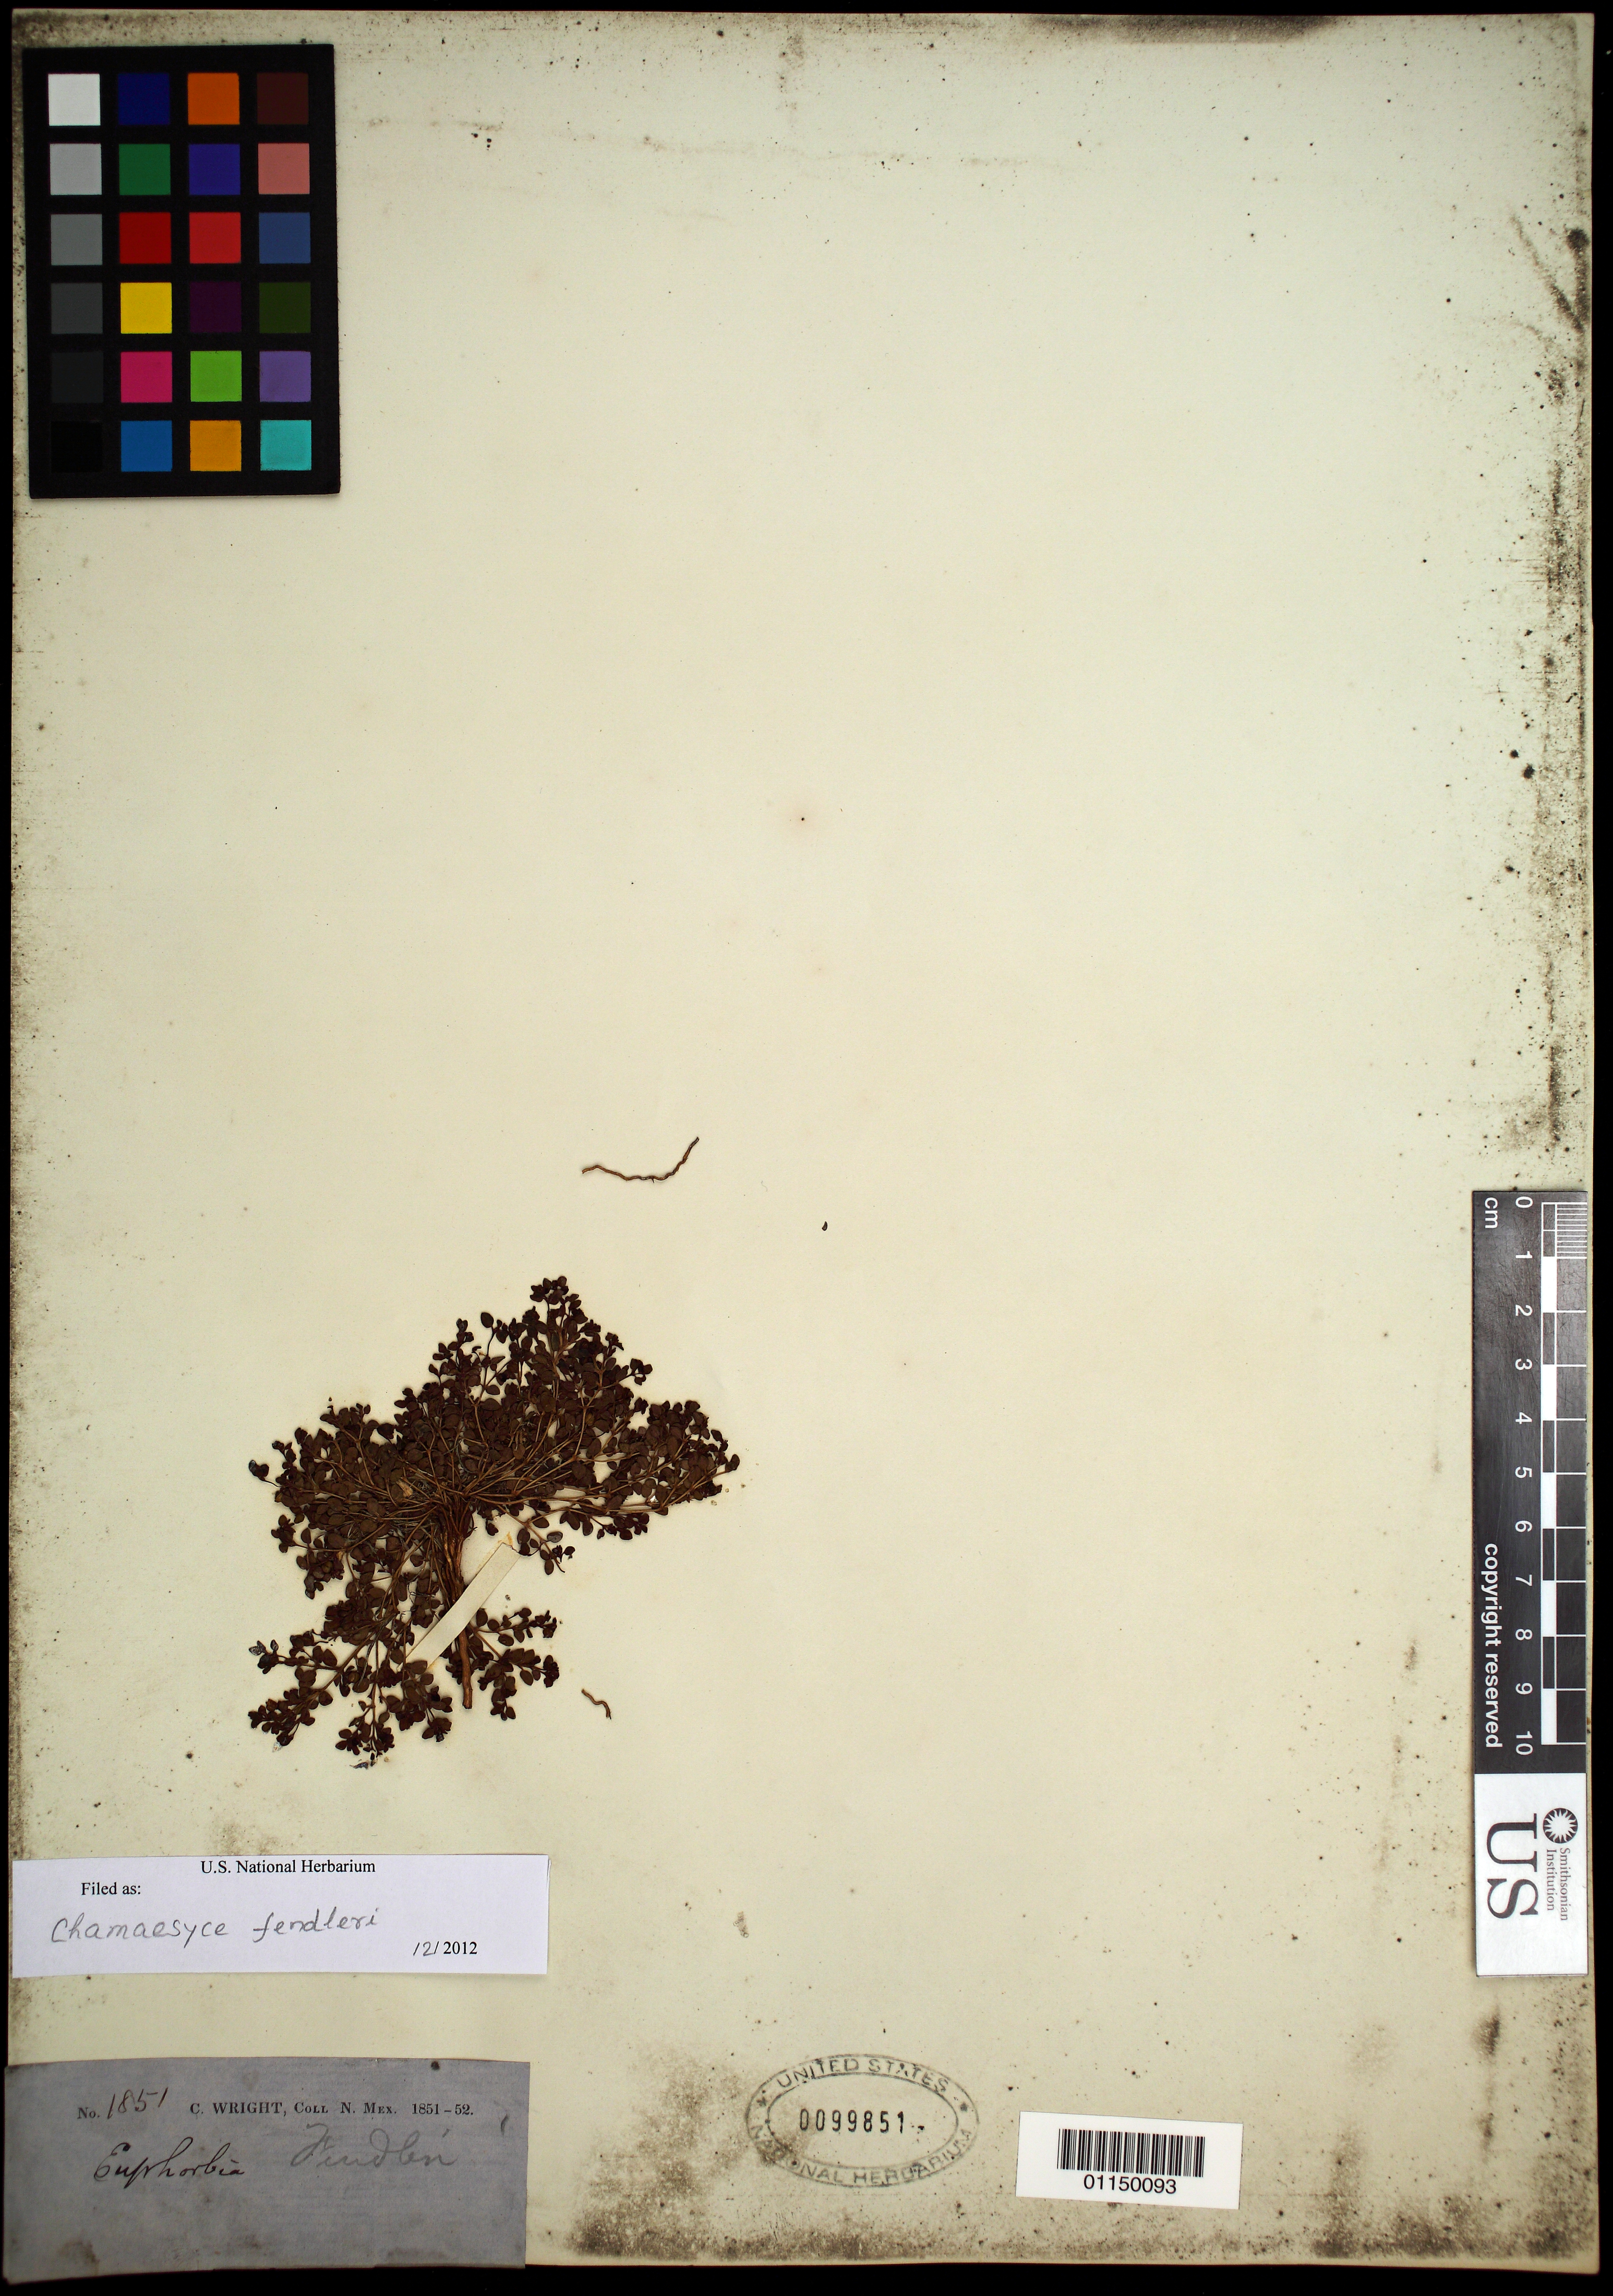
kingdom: Plantae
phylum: Tracheophyta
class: Magnoliopsida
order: Malpighiales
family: Euphorbiaceae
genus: Chamaesyce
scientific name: Chamaesyce fendleri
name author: (Torr. & A. Gray) Small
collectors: C. Wright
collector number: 1851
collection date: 1851/1852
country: United States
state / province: New Mexico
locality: "N. Mex." [=northern Mexico or New Mexico? either way possibly referring to present-day Arizona or Texas]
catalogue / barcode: US 99851